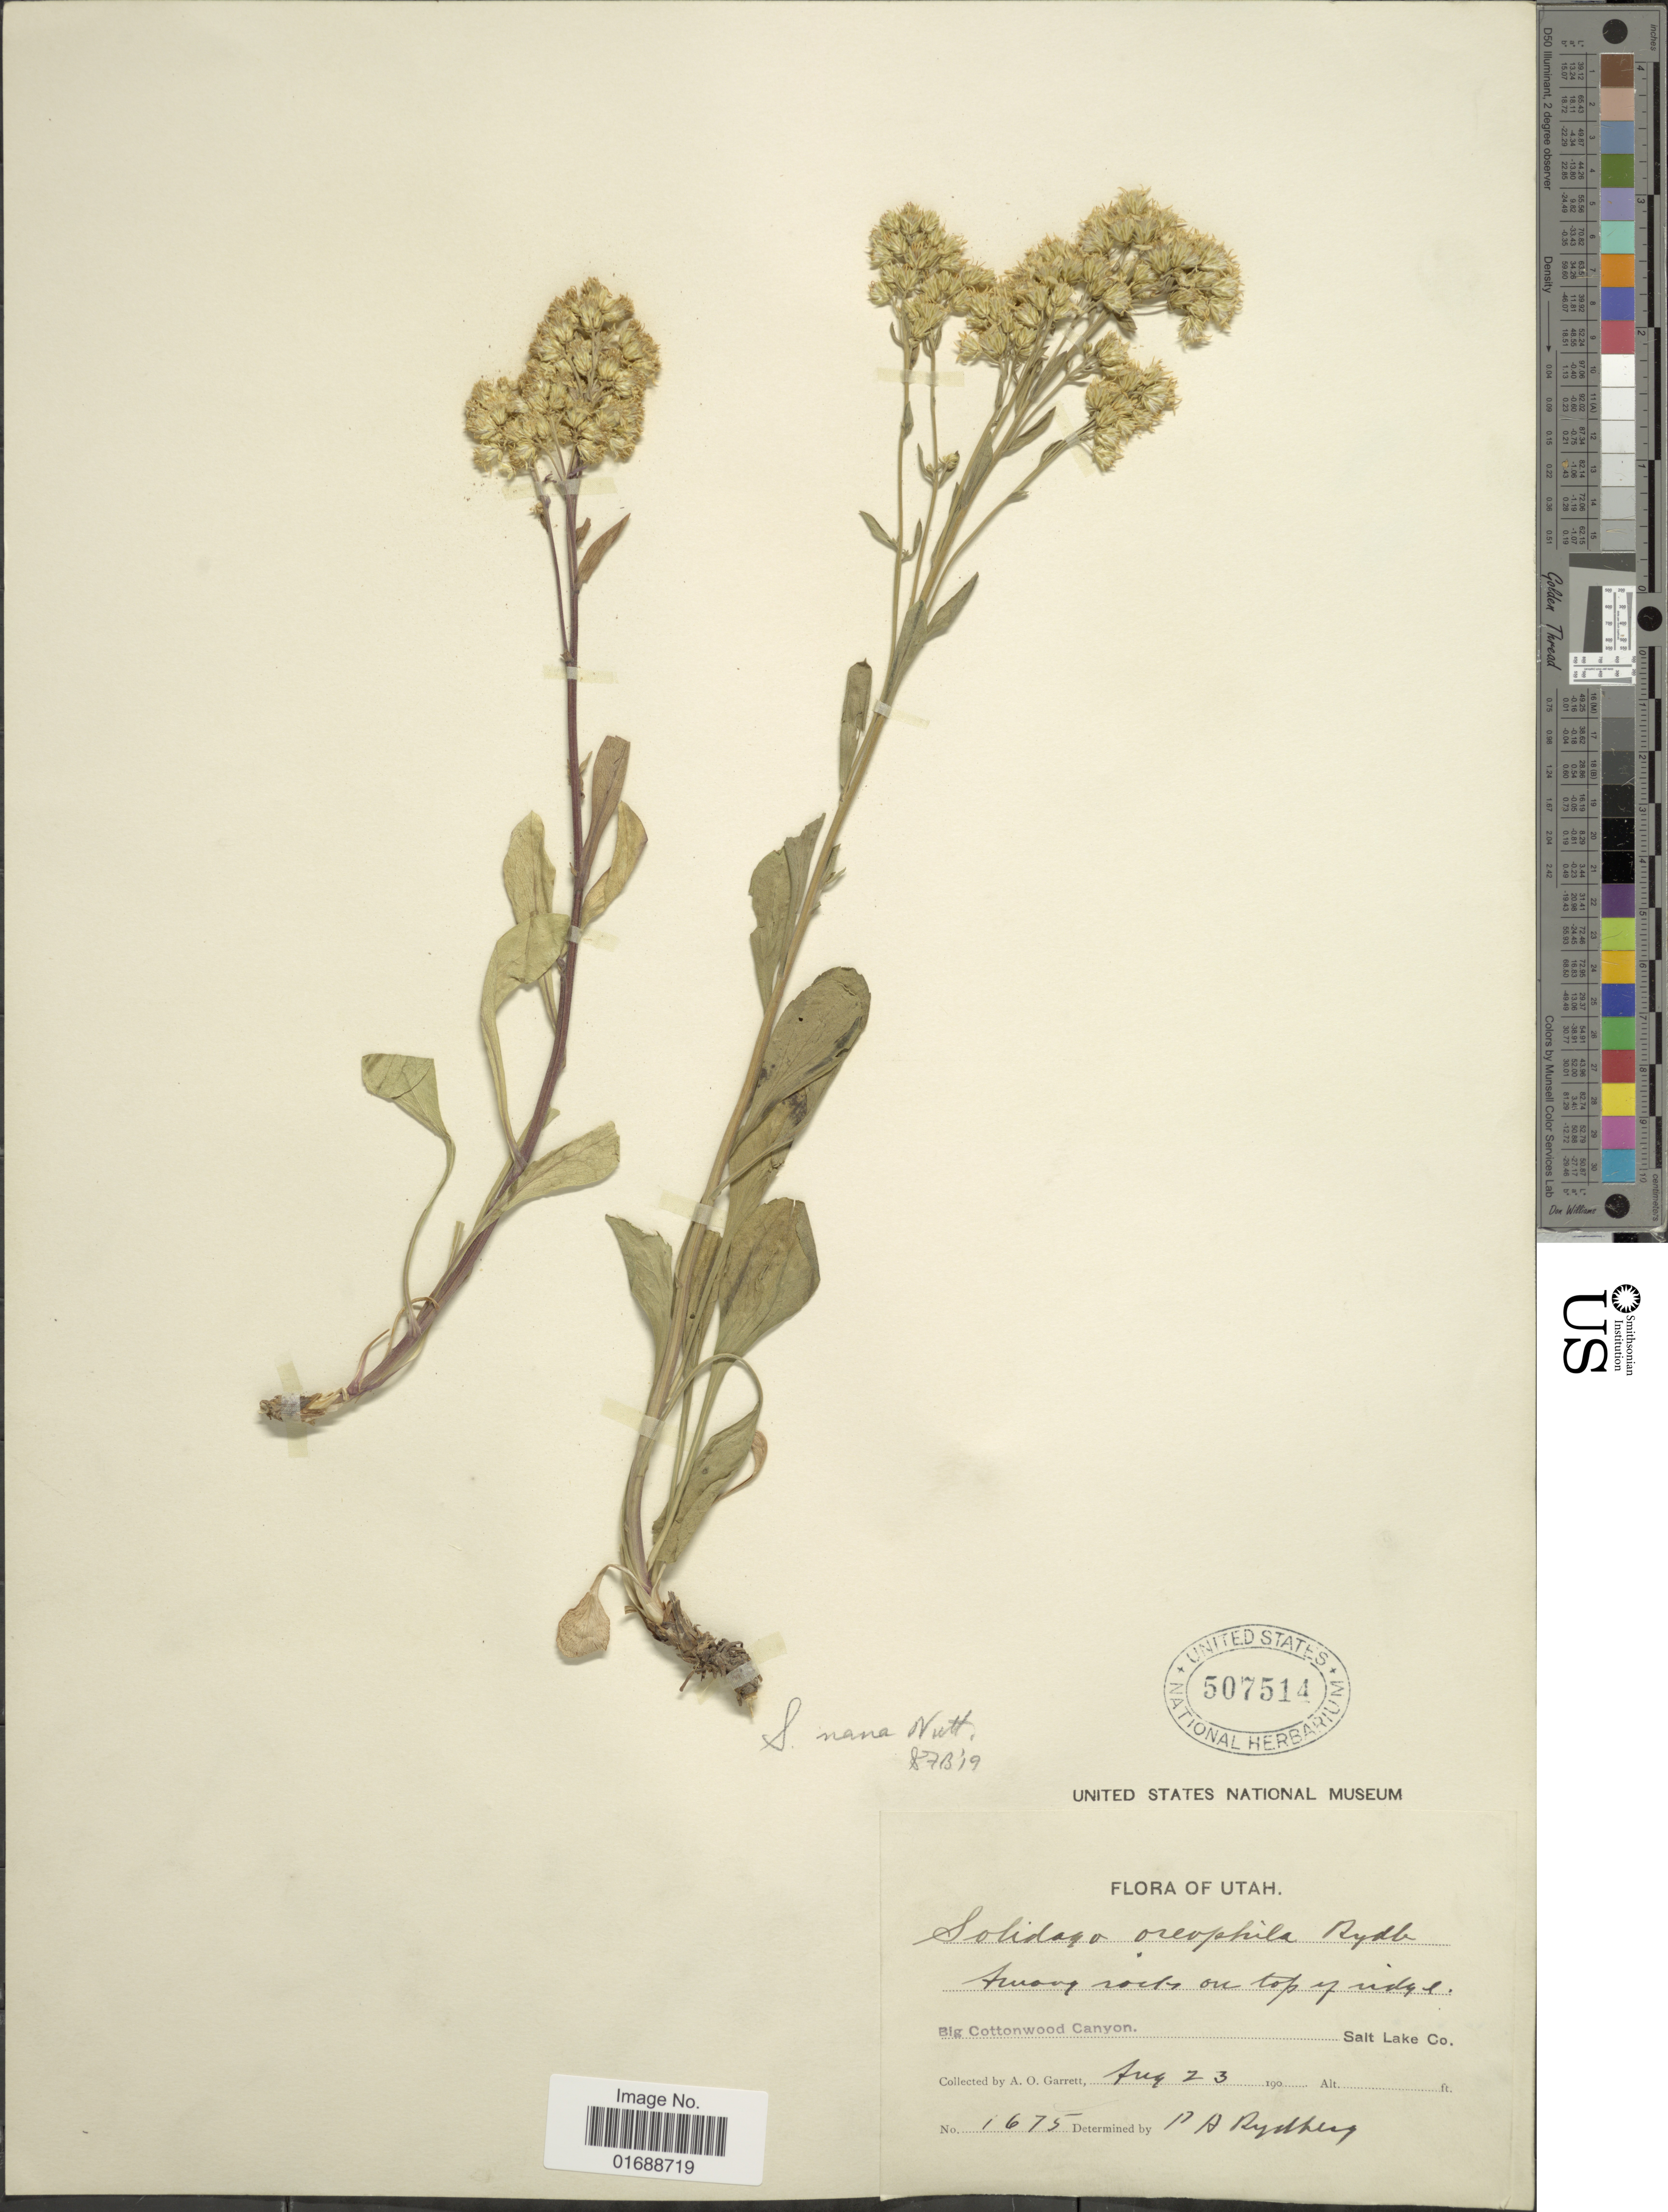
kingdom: Plantae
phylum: Tracheophyta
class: Magnoliopsida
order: Asterales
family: Asteraceae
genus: Solidago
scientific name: Solidago nana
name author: Nutt.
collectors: A. O. Garrett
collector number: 1675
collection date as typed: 190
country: United States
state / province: Utah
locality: Big Cottonwood Canyon, Salt Lake Co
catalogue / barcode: US 507514